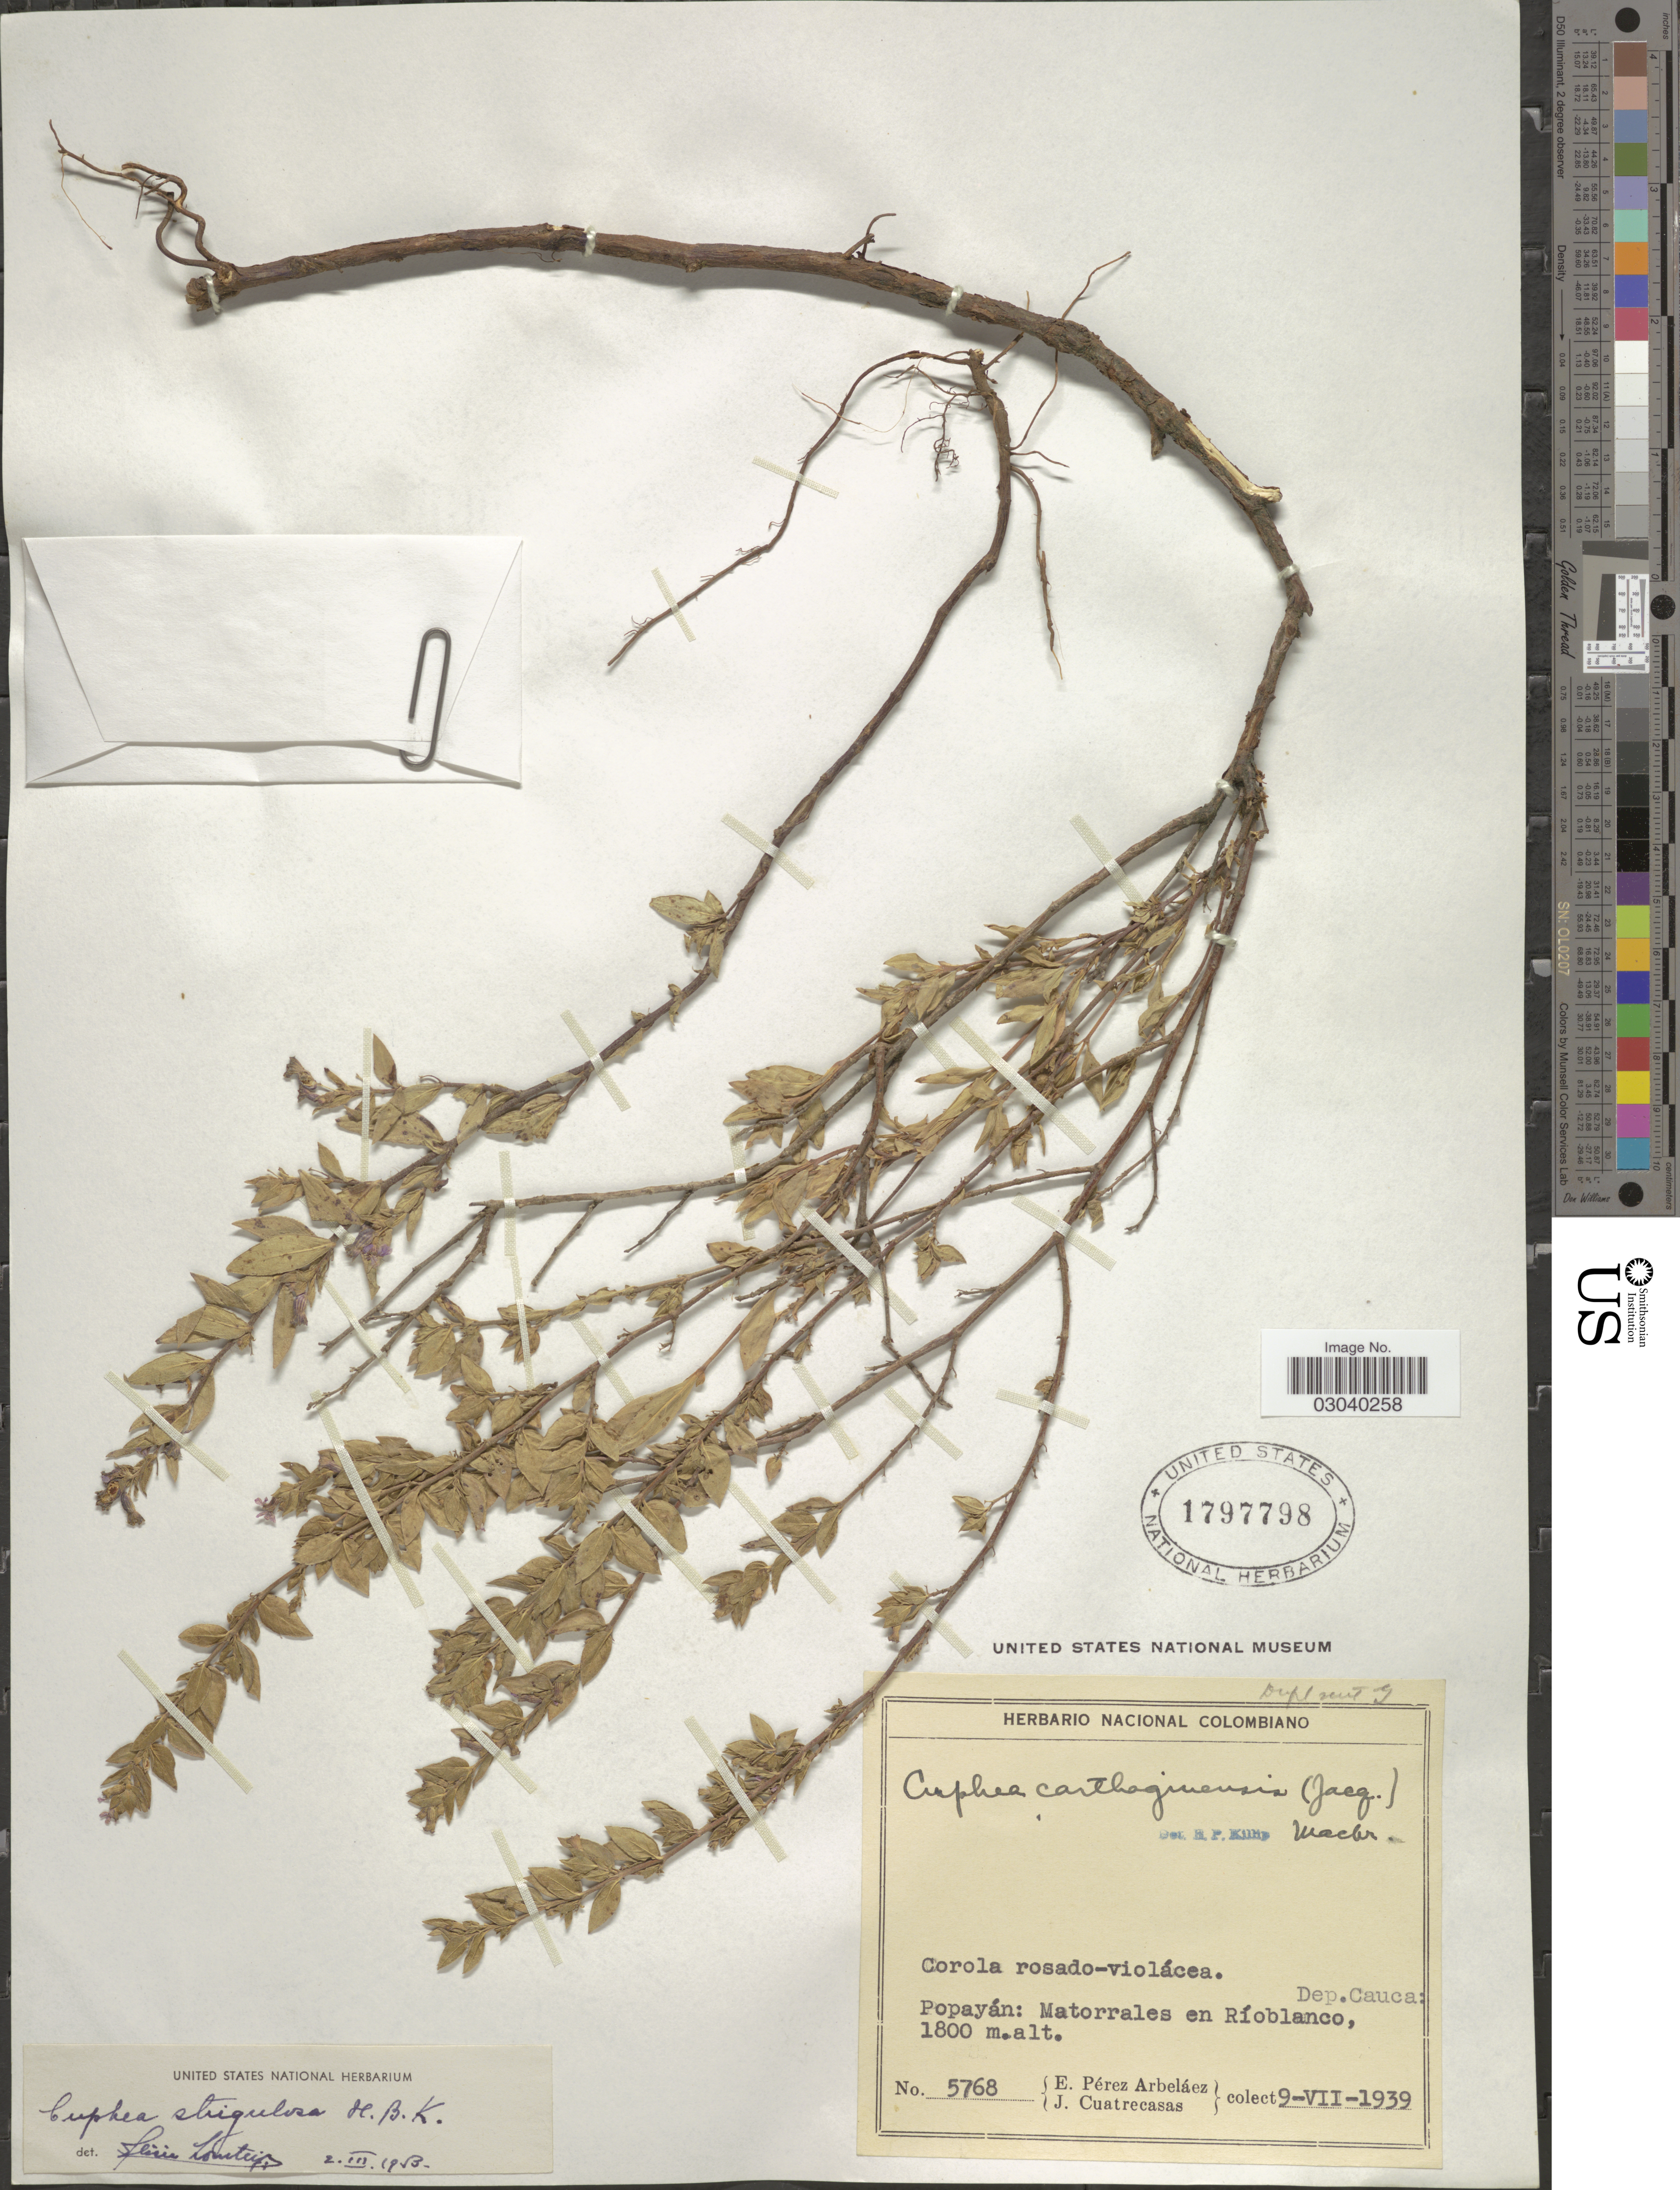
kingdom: Plantae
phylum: Tracheophyta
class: Magnoliopsida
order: Myrtales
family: Lythraceae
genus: Cuphea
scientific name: Cuphea strigulosa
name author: Kunth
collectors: E. Pérez Arbeláez & J. Cuatrecasas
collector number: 5768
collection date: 1939-07-09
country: Colombia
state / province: Cauca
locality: Dep. Cauca, Popayán: Matorrales en Ríoblanco.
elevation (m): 1800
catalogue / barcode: US 1797798